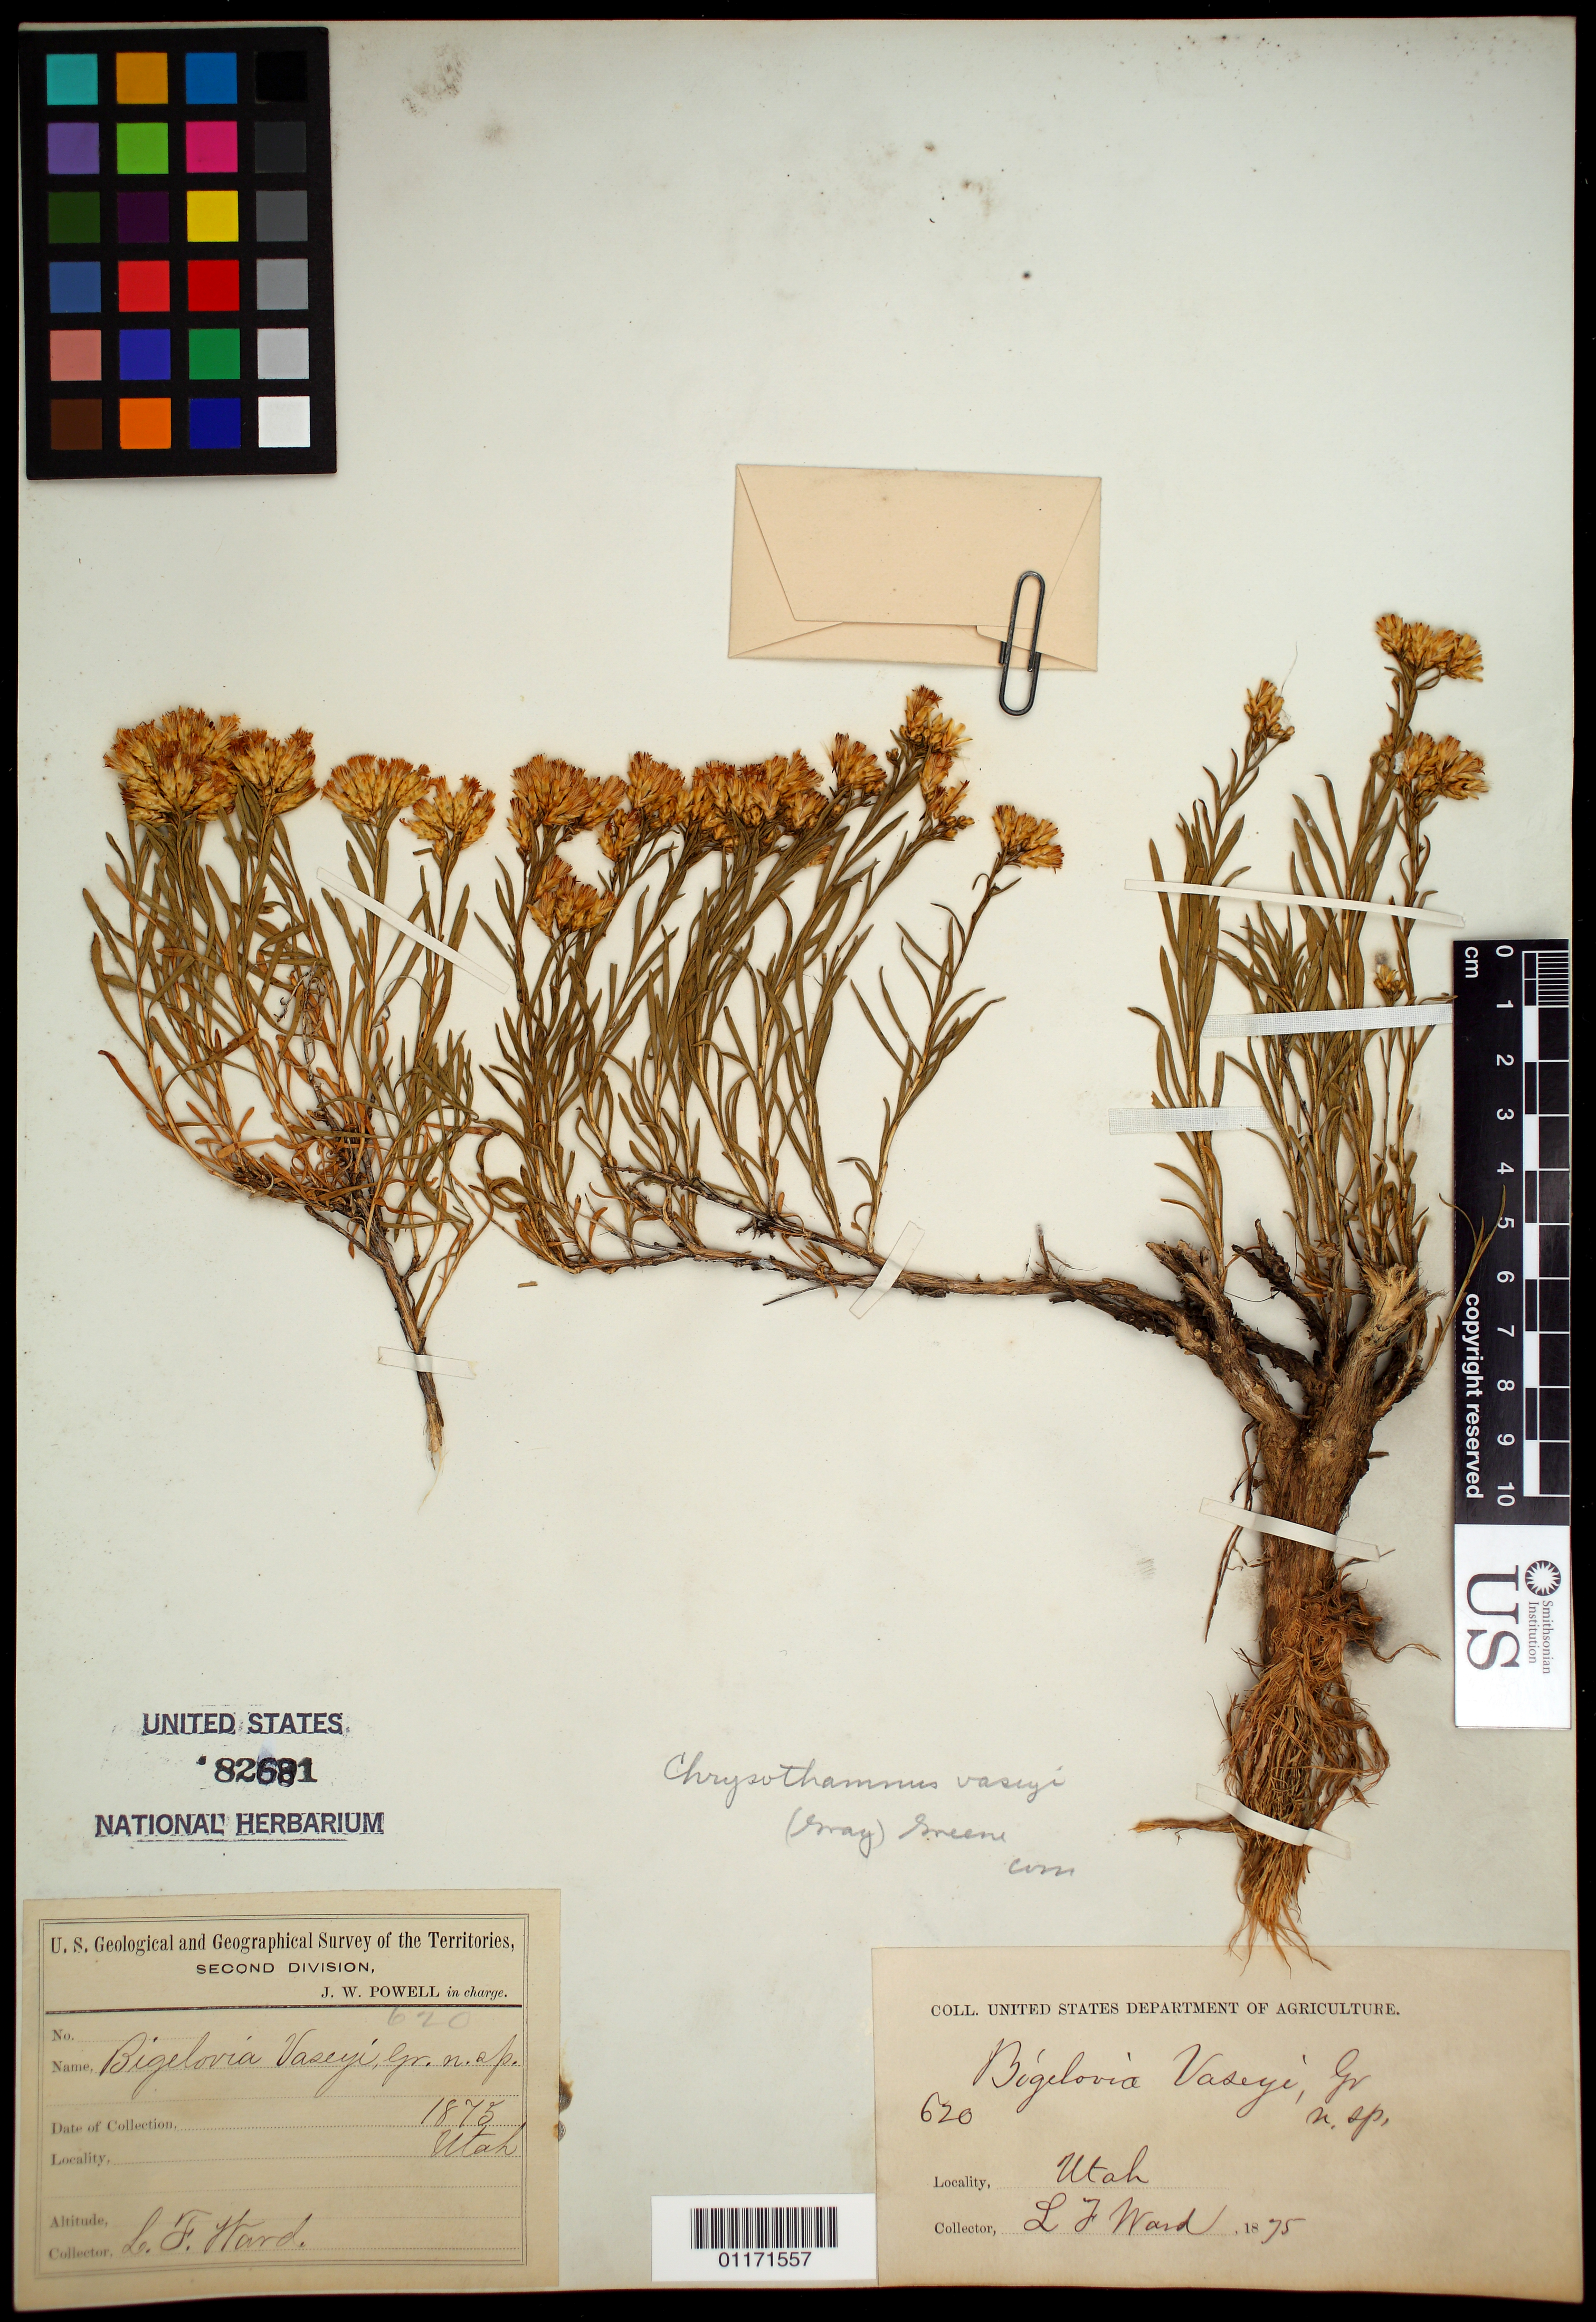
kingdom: Plantae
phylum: Tracheophyta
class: Magnoliopsida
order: Asterales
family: Asteraceae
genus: Bigelowia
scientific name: Bigelowia vaseyi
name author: A. Gray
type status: Syntype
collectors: L. F. Ward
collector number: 620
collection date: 1875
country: United States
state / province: Utah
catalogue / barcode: US 82681